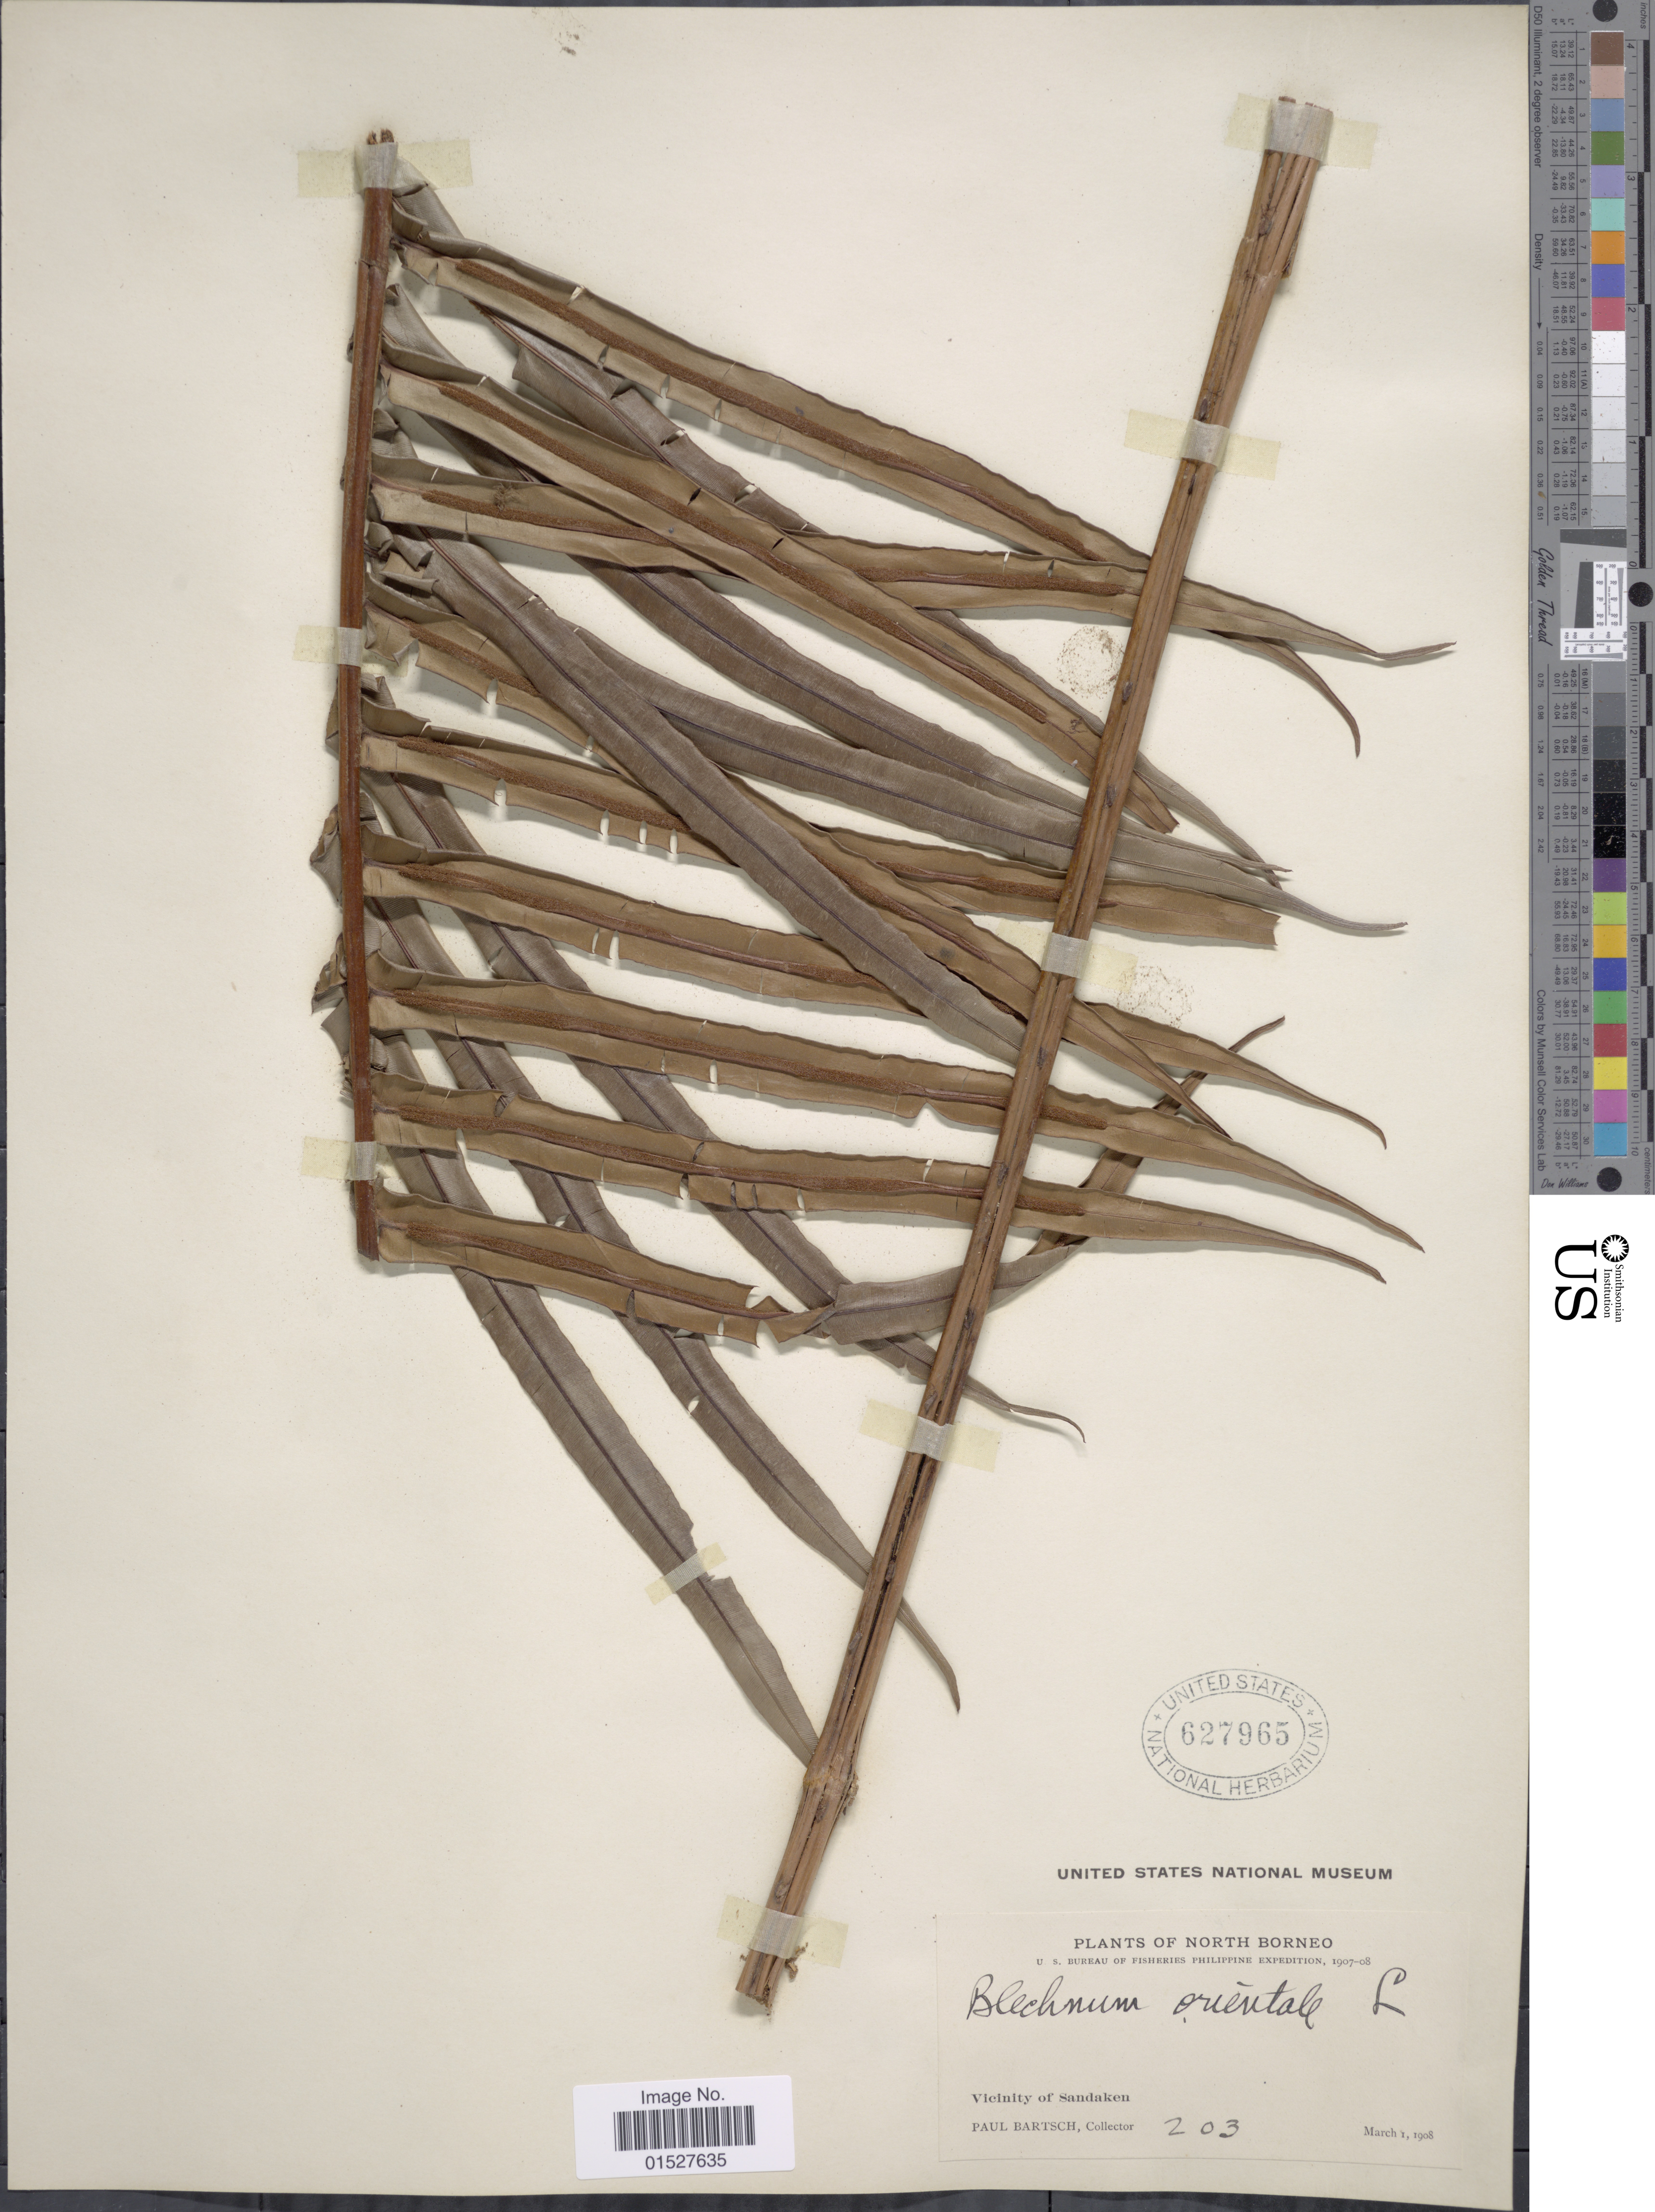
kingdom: Plantae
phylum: Tracheophyta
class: Polypodiopsida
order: Polypodiales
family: Blechnaceae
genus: Blechnum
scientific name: Blechnum orientale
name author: L.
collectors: P. Bartsch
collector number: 203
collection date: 1908-03-01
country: Malaysia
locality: North Borneo. Vicinity of Sandaken.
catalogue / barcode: US 627965